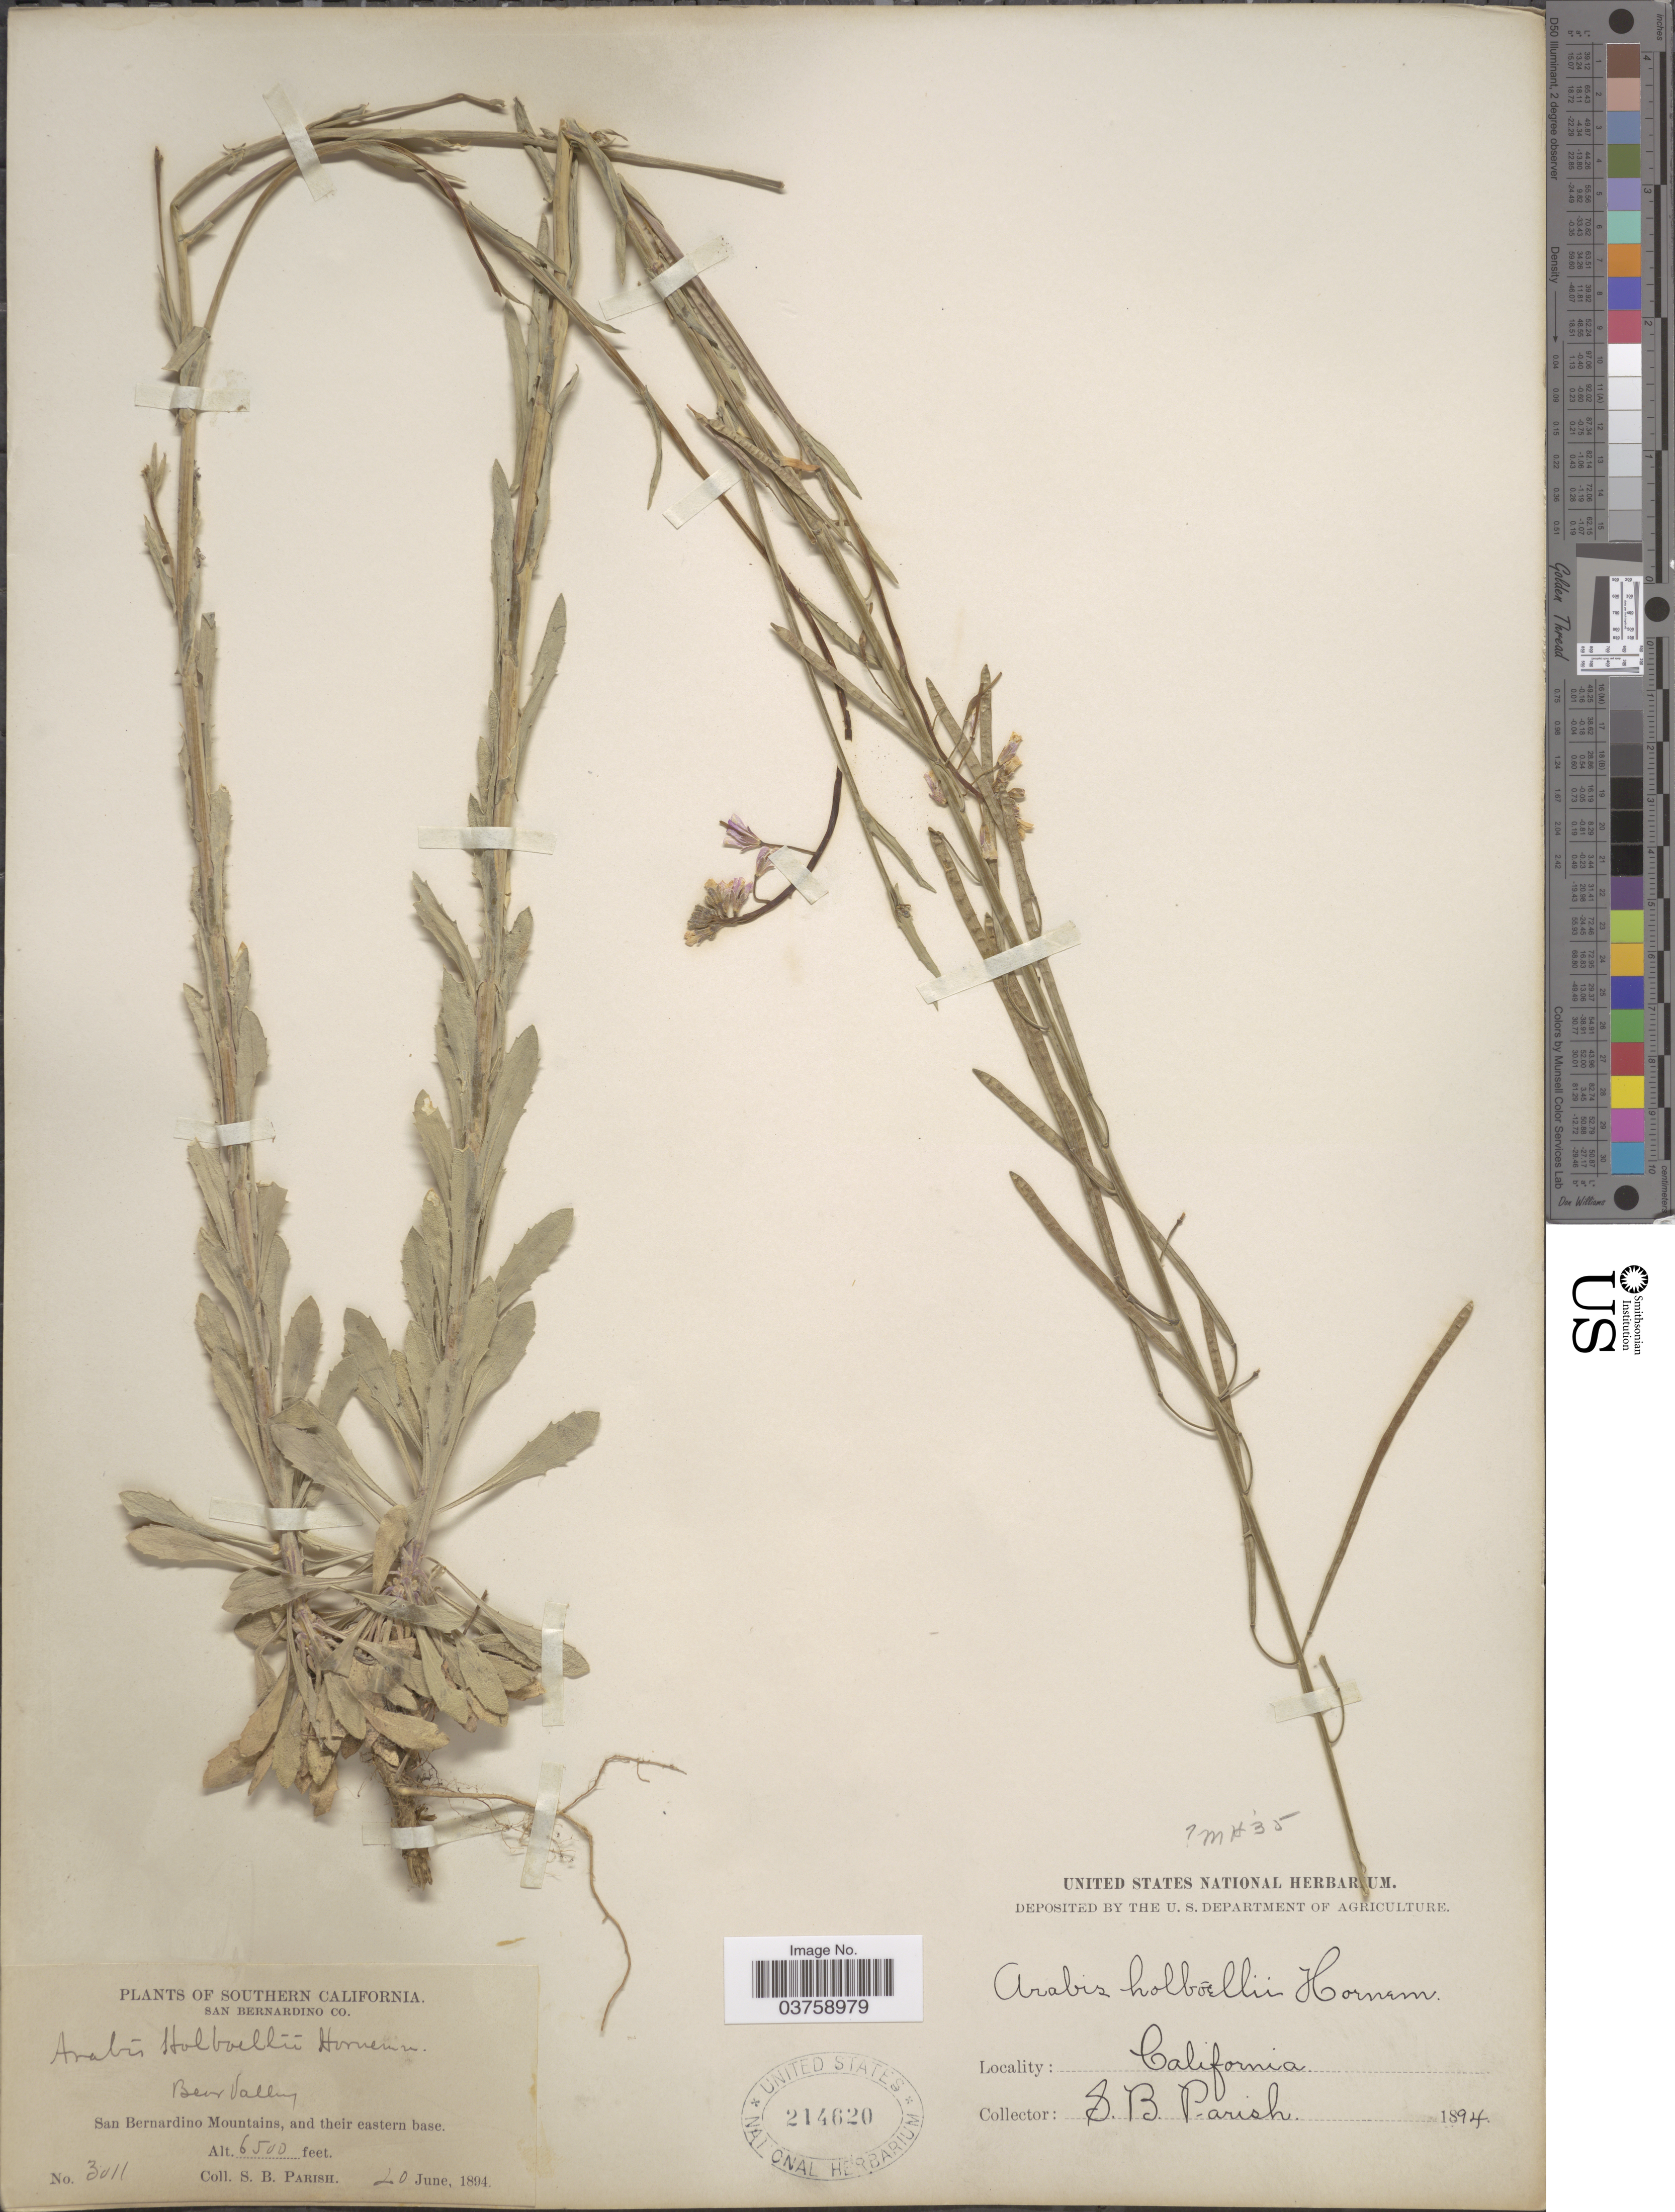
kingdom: Plantae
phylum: Tracheophyta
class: Magnoliopsida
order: Brassicales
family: Brassicaceae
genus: Arabis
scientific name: Arabis sparsiflora var. arcuata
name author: (Nutt.) Rollins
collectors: S. B. Parish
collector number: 3011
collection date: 1894-06-20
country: United States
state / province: California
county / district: San Bernardino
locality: Southern California. San Bernardino Mountains, and their eastern base.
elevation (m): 1981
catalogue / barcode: US 214620